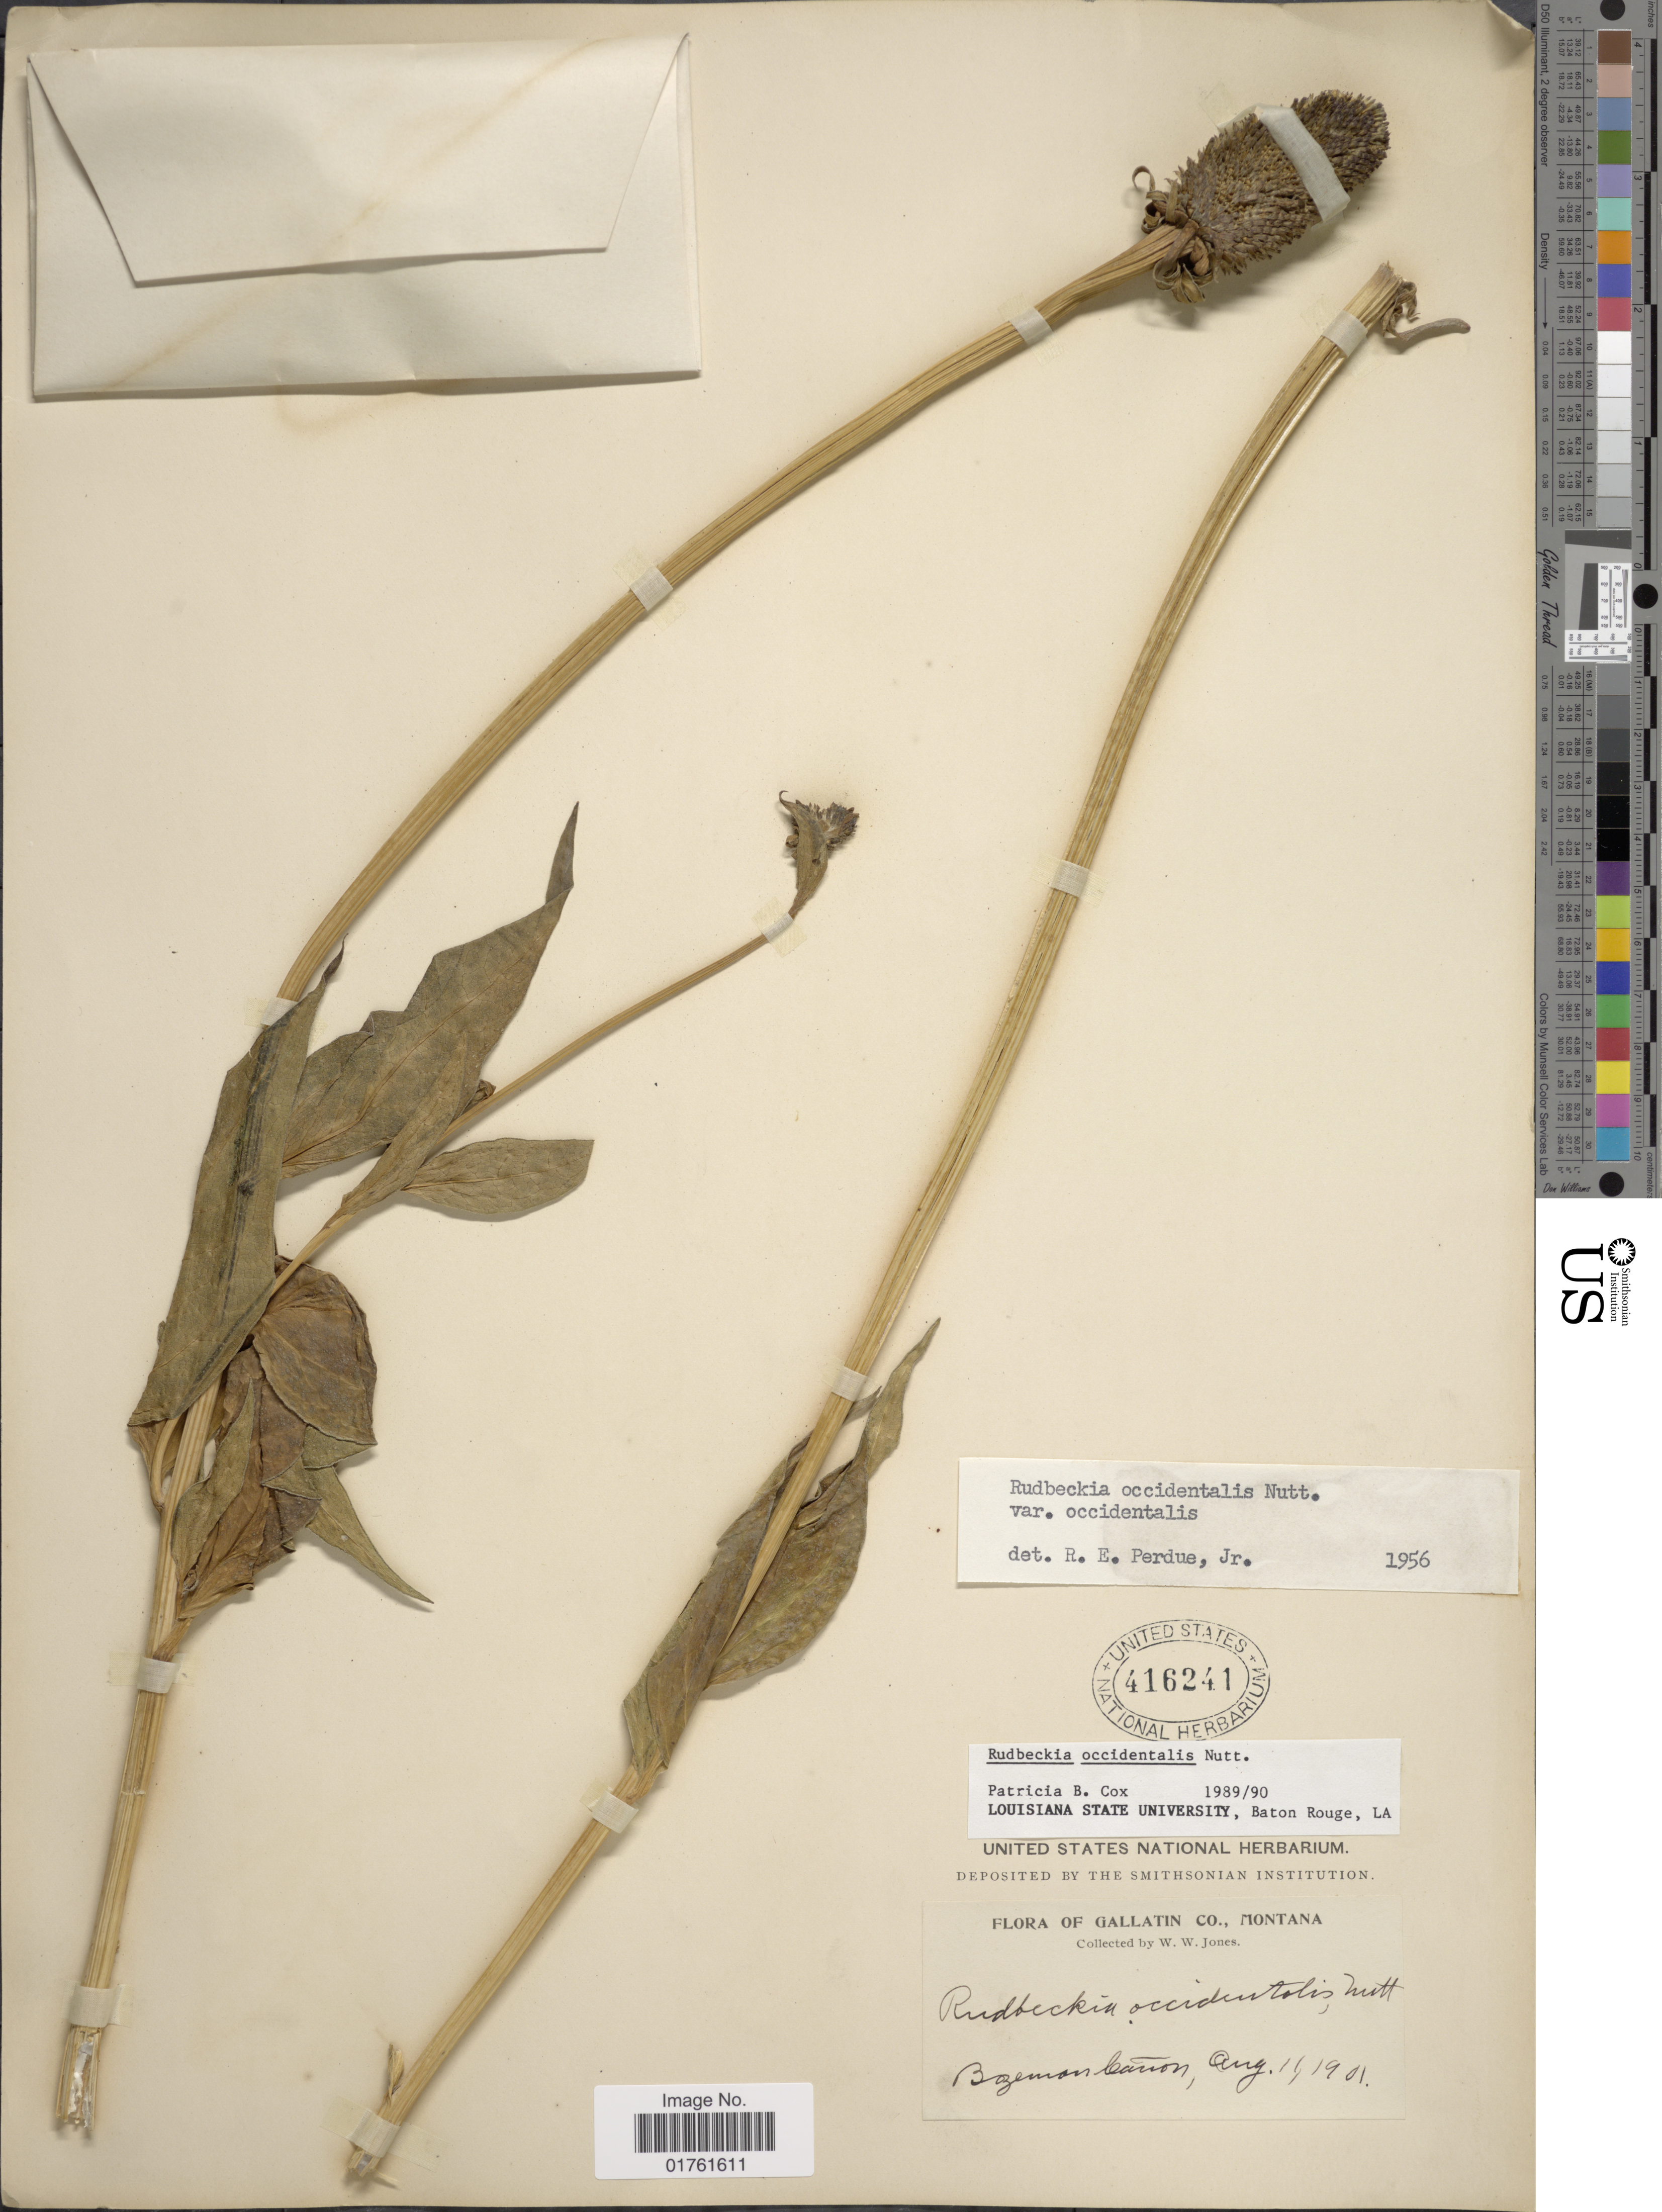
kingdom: Plantae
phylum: Tracheophyta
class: Magnoliopsida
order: Asterales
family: Asteraceae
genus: Rudbeckia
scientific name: Rudbeckia occidentalis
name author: Nutt.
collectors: W. W. Jones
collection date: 1901-08-11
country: United States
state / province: Montana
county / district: Gallatin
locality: Bozeman Cañon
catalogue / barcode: US 416241